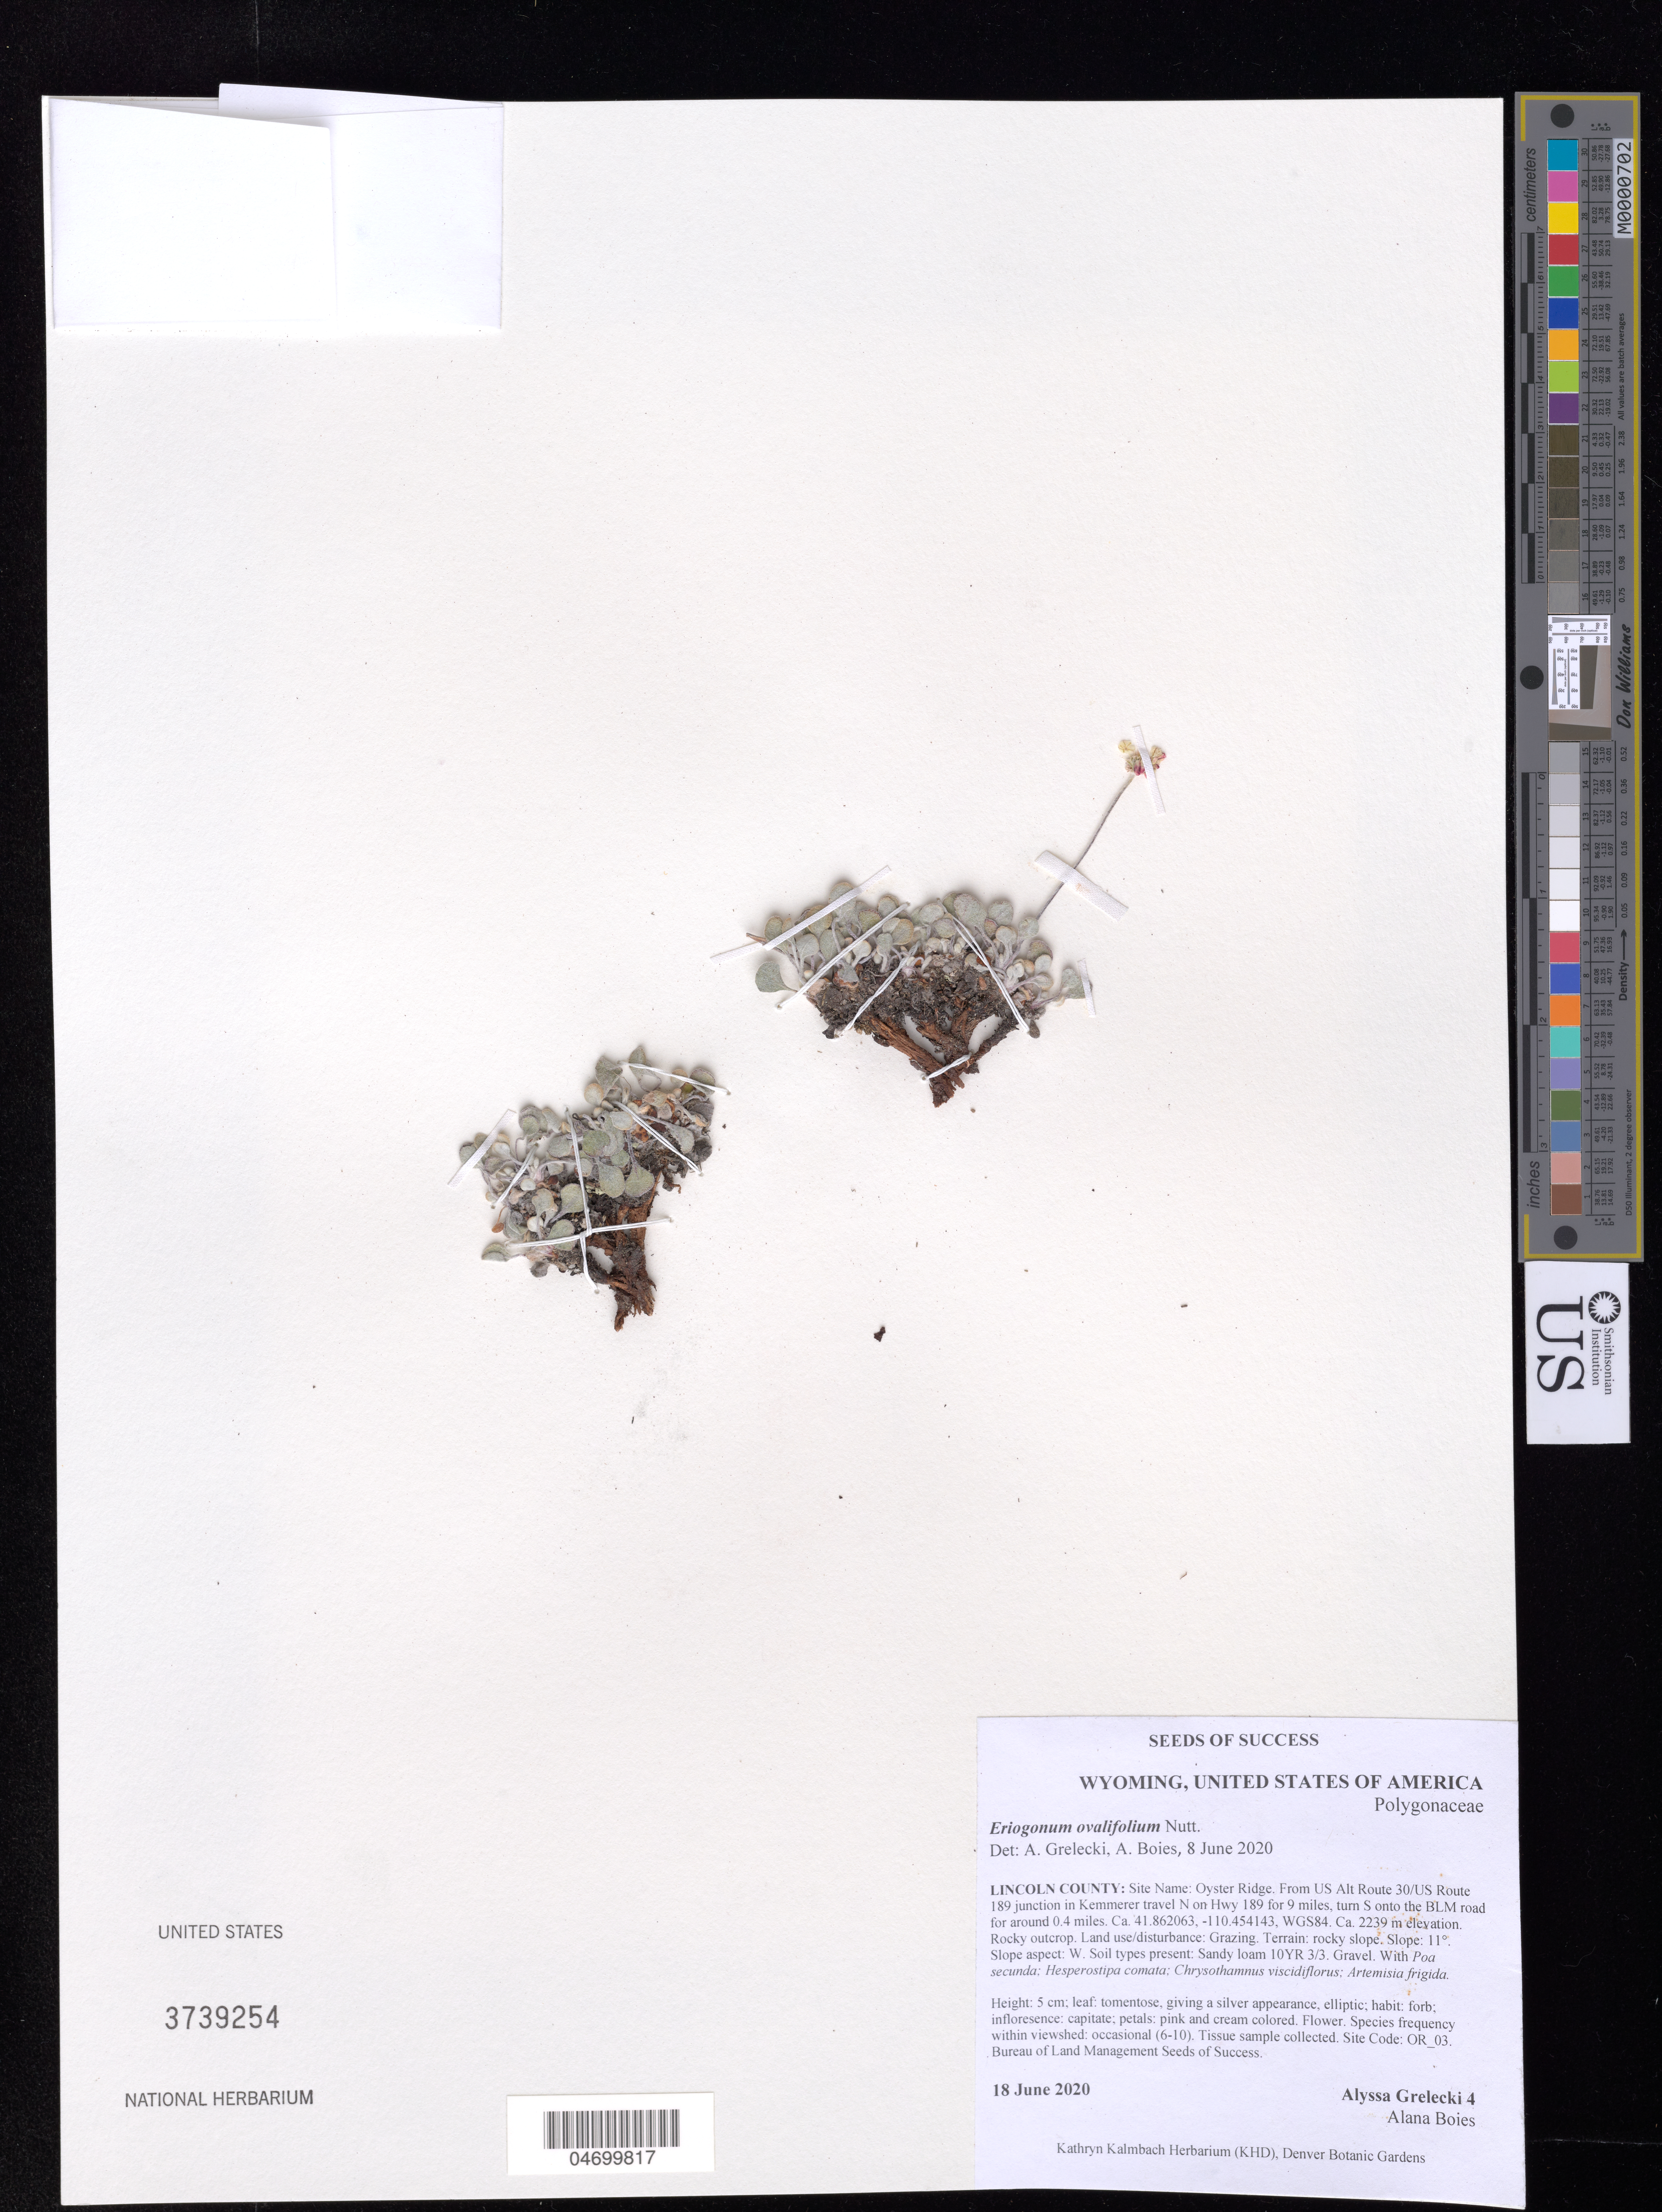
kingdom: Plantae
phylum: Tracheophyta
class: Magnoliopsida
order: Caryophyllales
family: Polygonaceae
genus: Eriogonum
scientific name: Eriogonum ovalifolium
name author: Nutt.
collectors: A. Grelecki & A. Boies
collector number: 4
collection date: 2020-06-18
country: United States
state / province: Wyoming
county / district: Lincoln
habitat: Rocky outcrop. Sandy loam soil. With Poa secunda, Artemisia frigida, Hesperostipa comata, etc.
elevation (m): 2239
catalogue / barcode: US 3739254